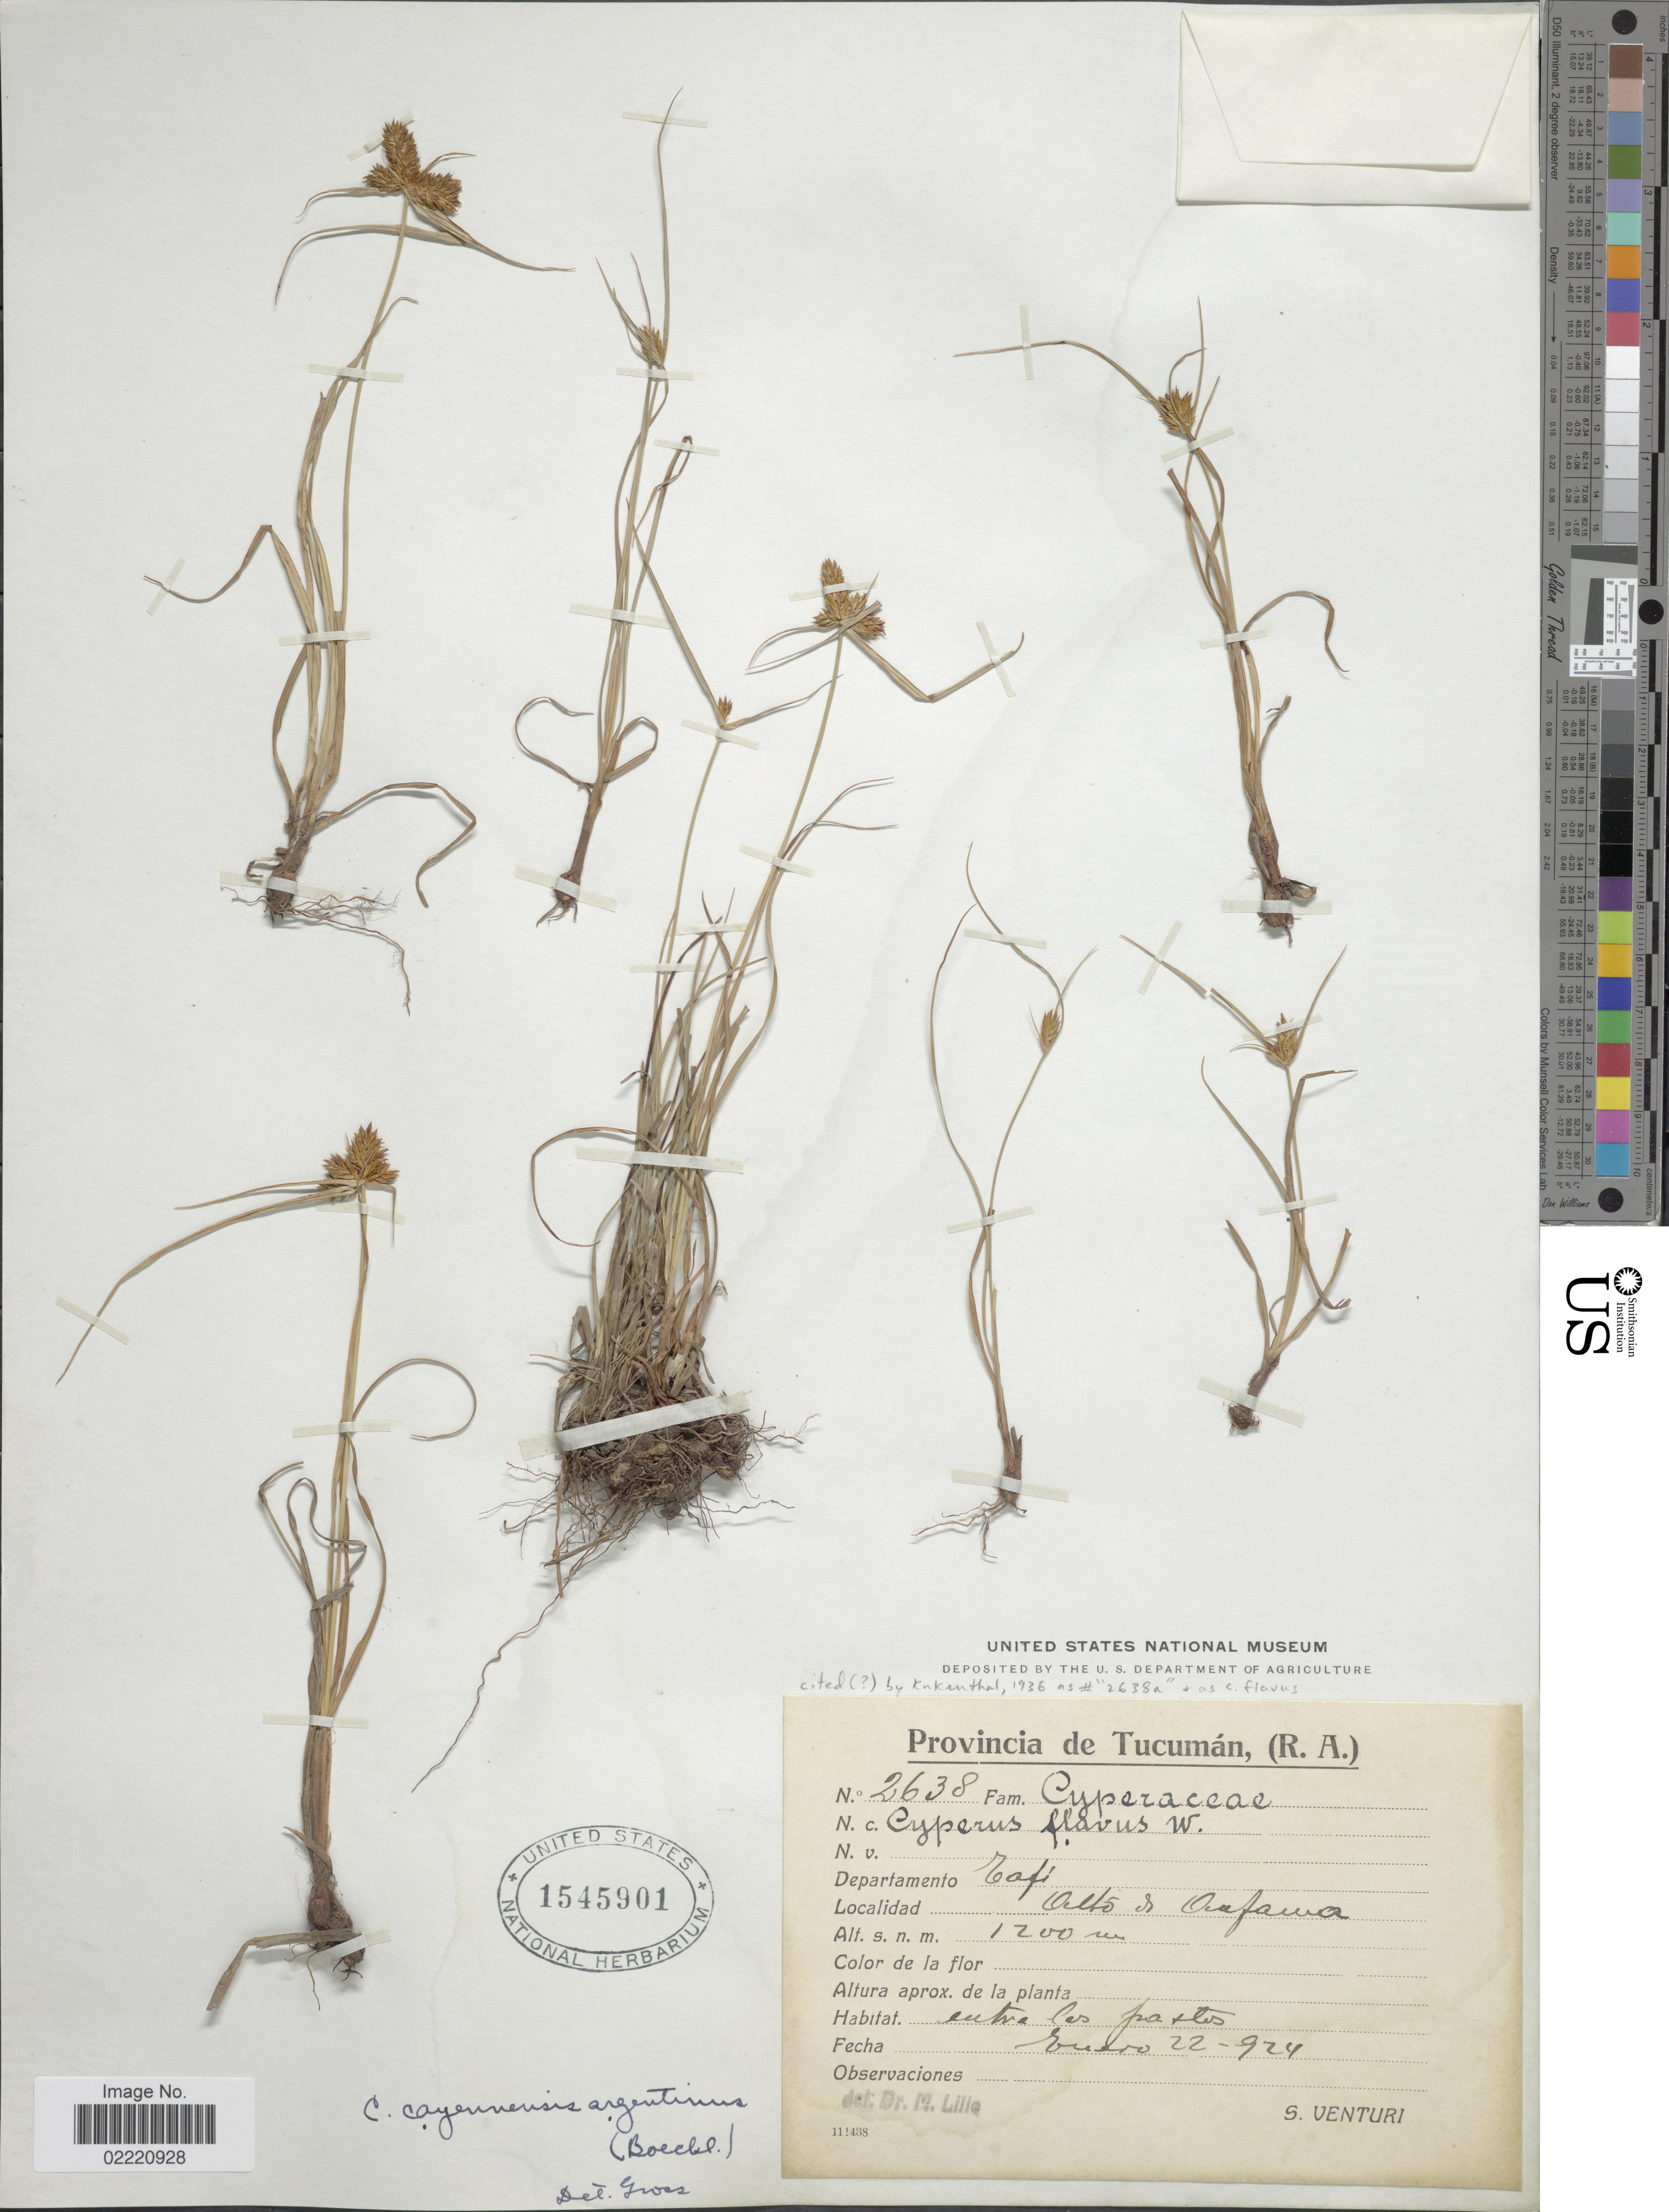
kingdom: Plantae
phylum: Tracheophyta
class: Liliopsida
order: Poales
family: Cyperaceae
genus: Cyperus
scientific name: Cyperus aggregatus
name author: (Willd.) Endl.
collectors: S. Venturi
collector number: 2638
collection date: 1924-01-22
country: Argentina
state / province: Tucuman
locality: (R.A.), Departamento Tafi, Alto de Anfama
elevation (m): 1200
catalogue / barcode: US 1545901